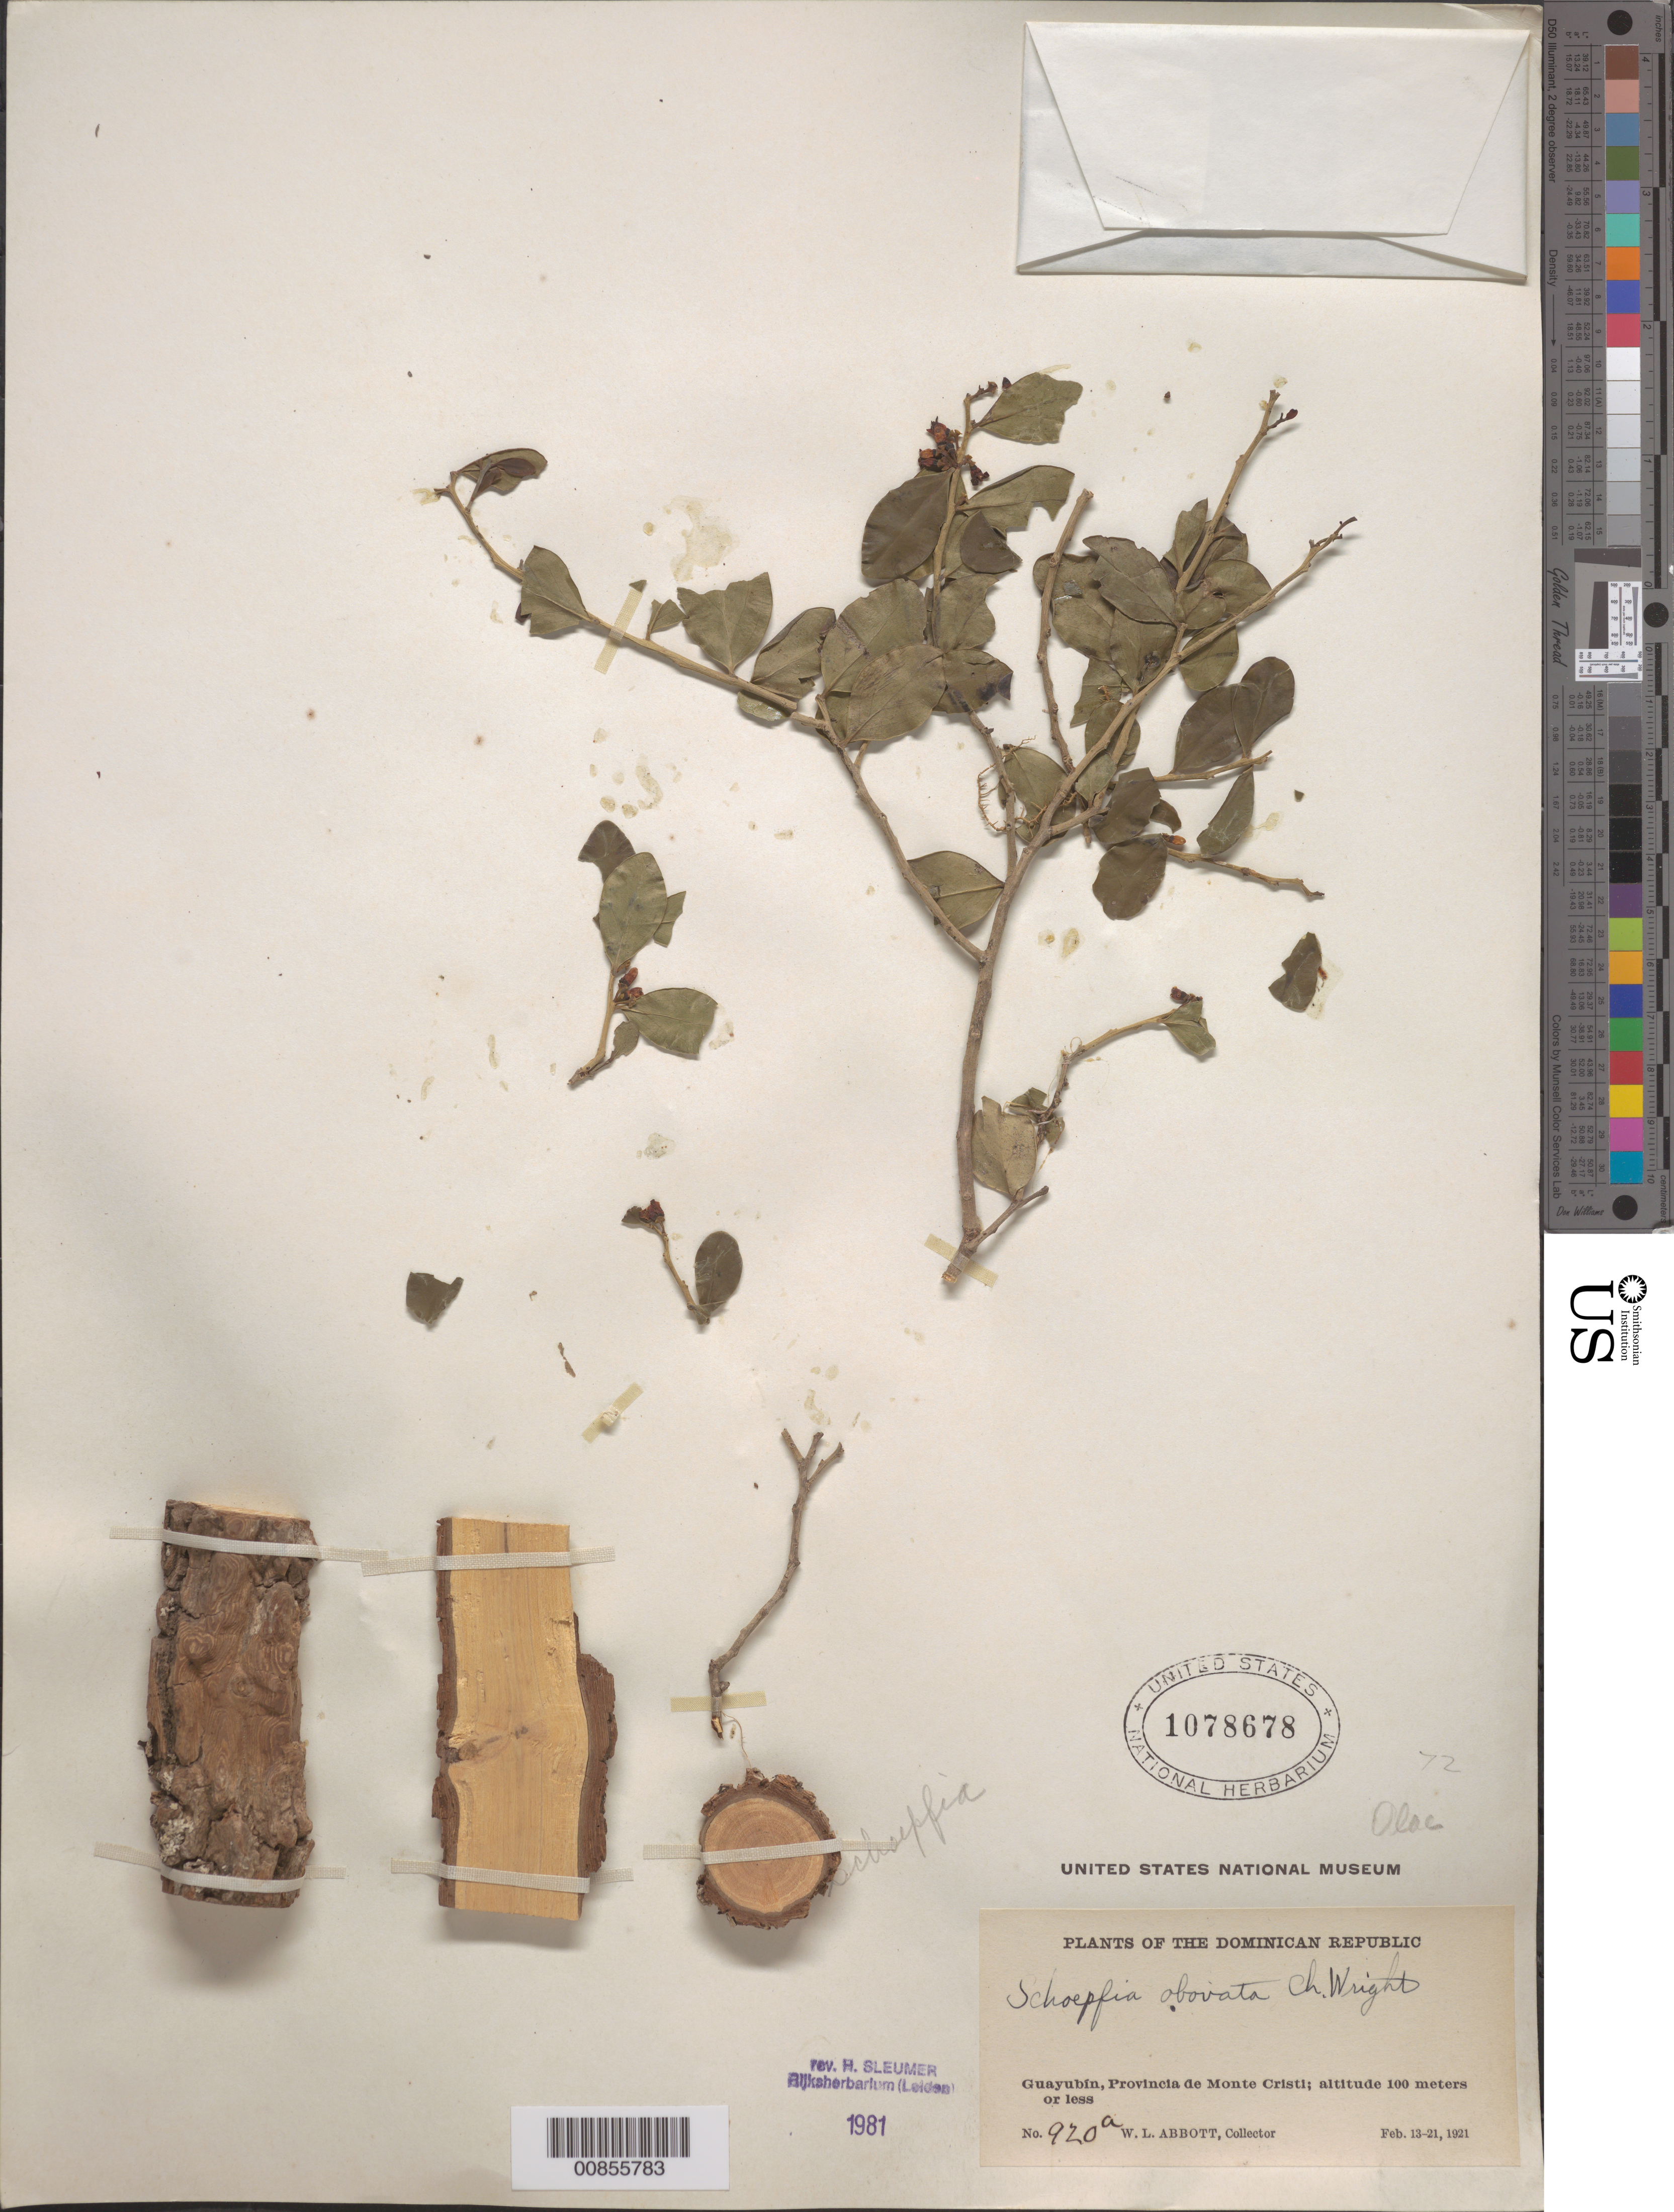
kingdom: Plantae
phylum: Tracheophyta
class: Magnoliopsida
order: Santalales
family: Schoepfiaceae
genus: Schoepfia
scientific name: Schoepfia obovata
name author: C. Wright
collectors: W. L. Abbott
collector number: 920a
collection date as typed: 13 Feb 1921 to 21 Feb 1921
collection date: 1921-02-13/1921-02-21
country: Dominican Republic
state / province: Monte Cristi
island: Hispaniola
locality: Guayubín.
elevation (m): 100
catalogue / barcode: US 1078678